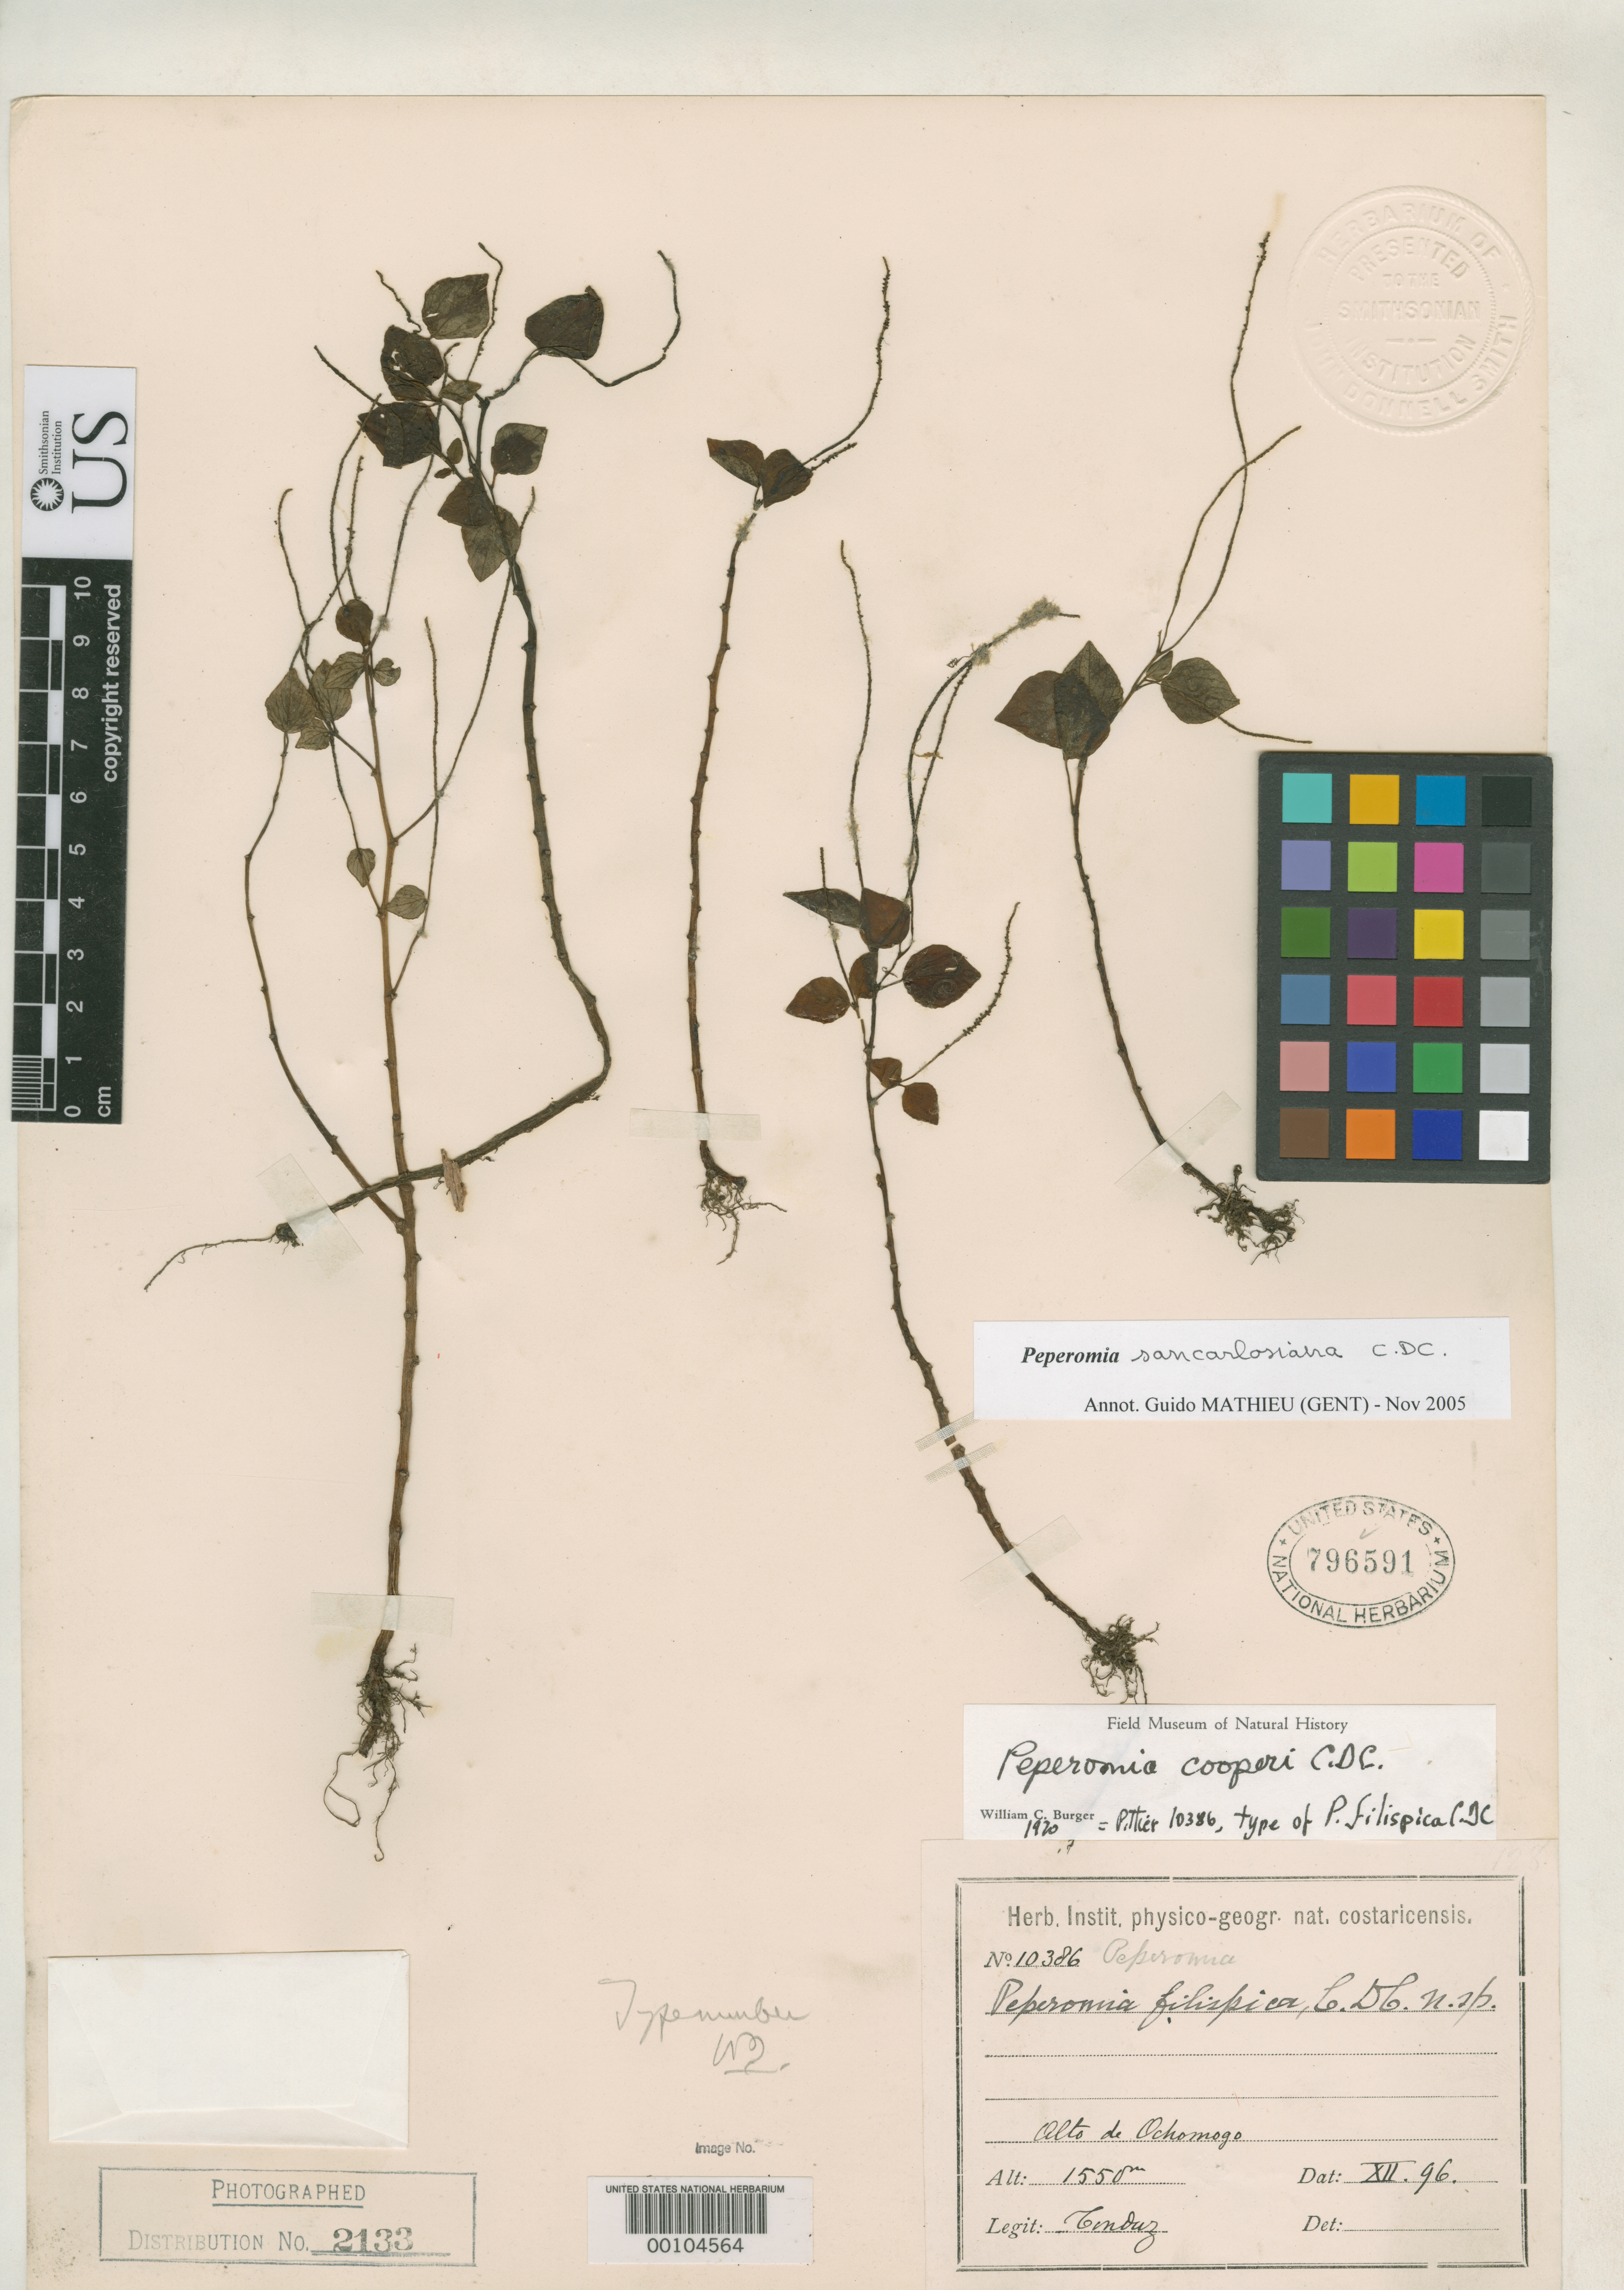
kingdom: Plantae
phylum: Tracheophyta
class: Magnoliopsida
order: Piperales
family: Piperaceae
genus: Peperomia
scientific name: Peperomia filispica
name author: C. DC. in Pittier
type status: Isotype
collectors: A. Tonduz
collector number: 10386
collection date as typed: Dec 1896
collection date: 1896-12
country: Costa Rica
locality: Alto de Ochomogo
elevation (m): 1550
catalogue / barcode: US 796591